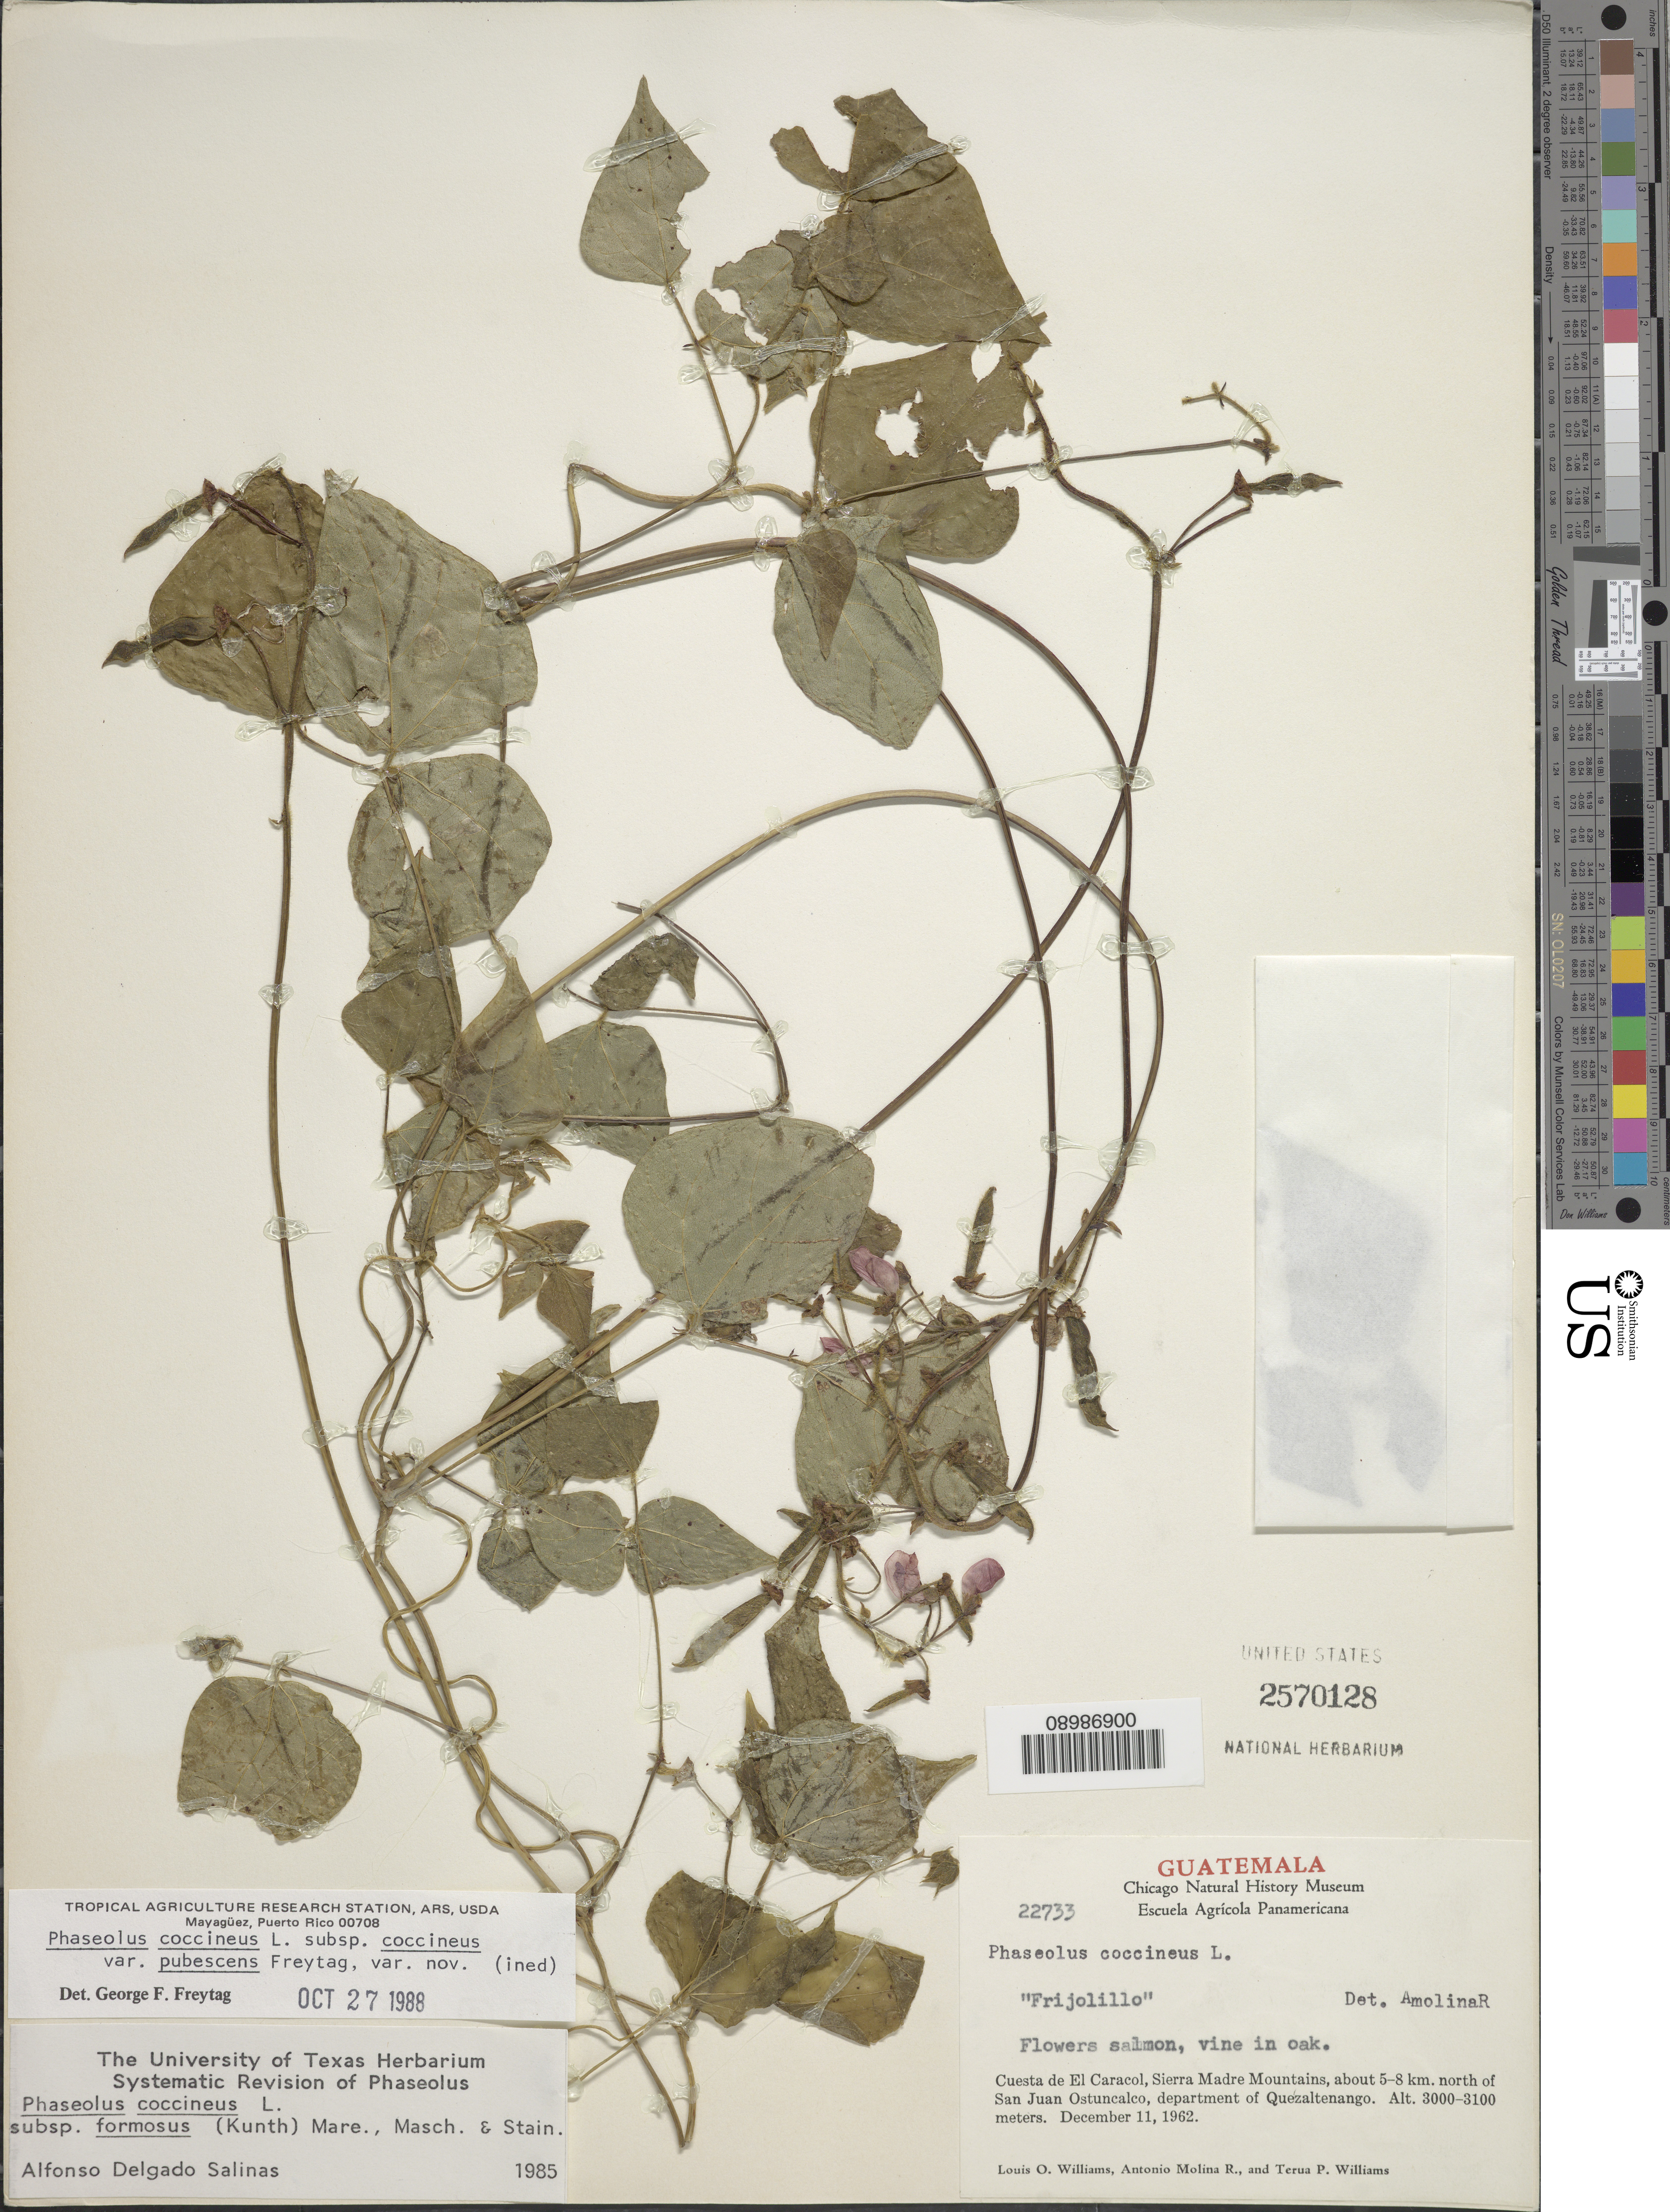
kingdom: Plantae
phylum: Tracheophyta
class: Magnoliopsida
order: Fabales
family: Fabaceae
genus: Phaseolus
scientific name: Phaseolus coccineus var. lineatibracteolatus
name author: Freytag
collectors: L. O. Williams, A. Molina R. & T. P. Williams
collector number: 22733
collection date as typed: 11 Dec 1962 or 12 Nov 1962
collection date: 1962-11-12 or 1962-12-11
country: Guatemala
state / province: Quetzaltenango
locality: Cuesta del caracol, Sierra Madre Mountains, about 5-8km N of San Juan Ostuncalco.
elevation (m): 3000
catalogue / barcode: US 2570128